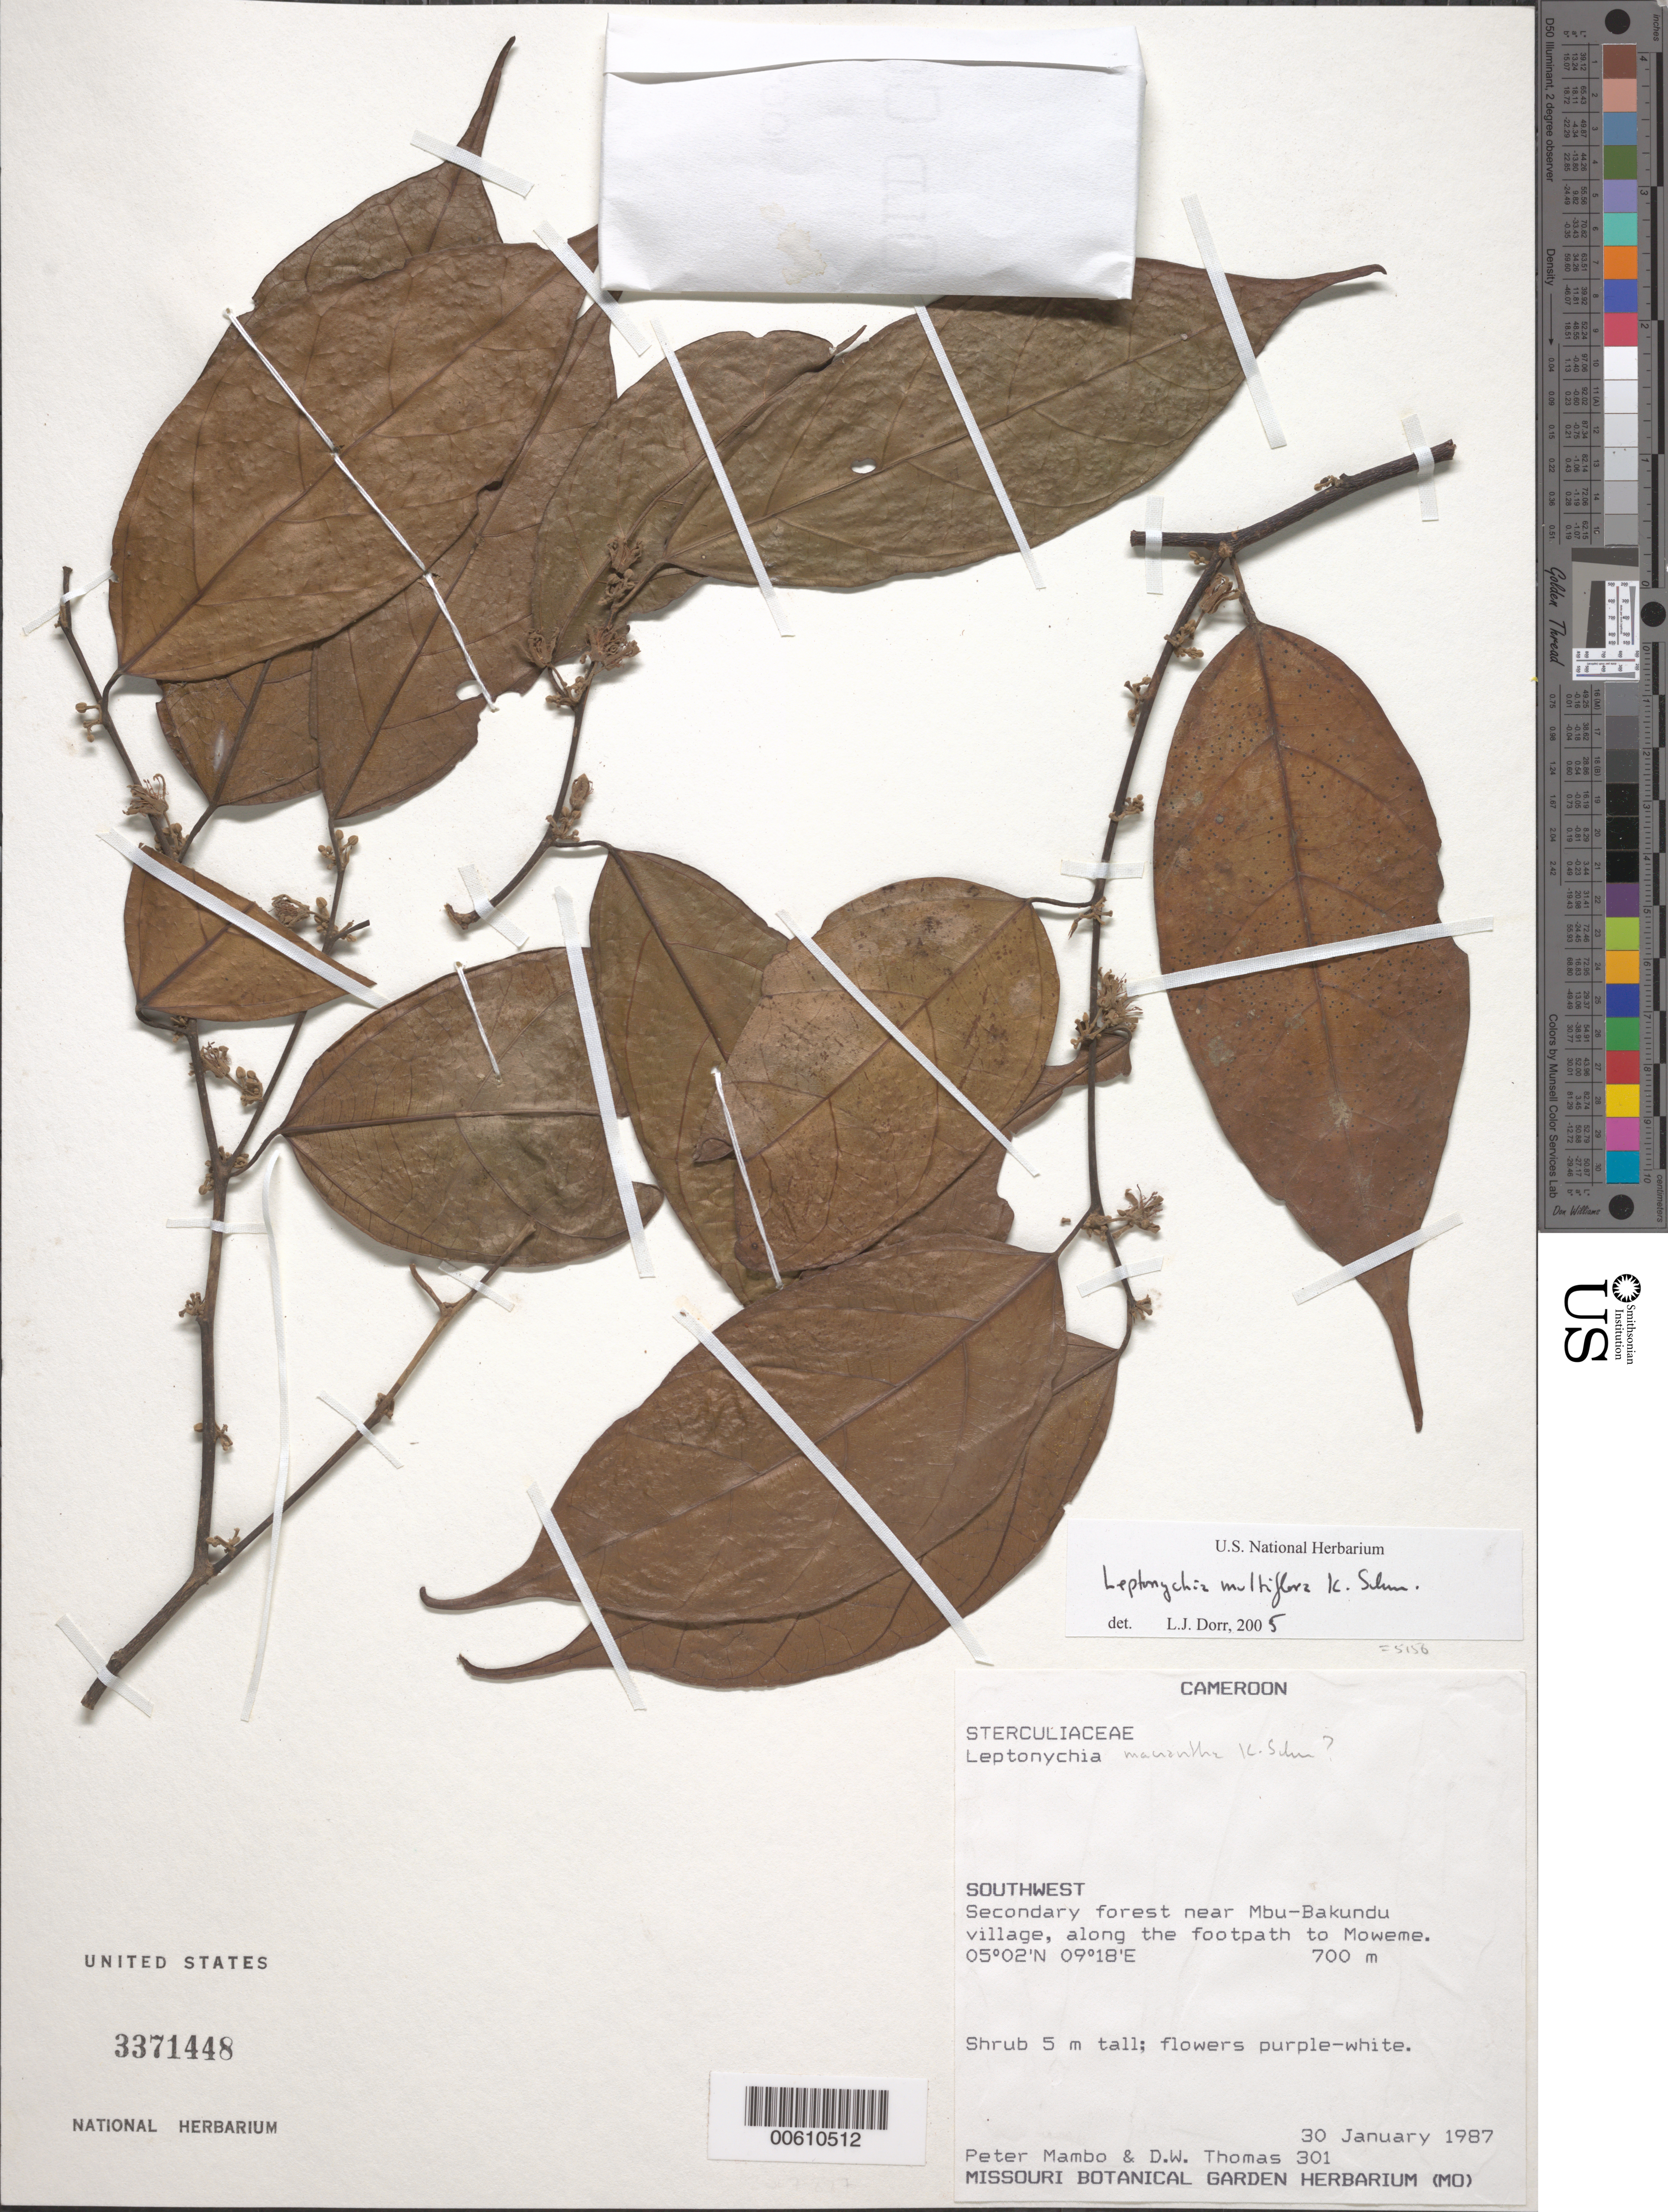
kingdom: Plantae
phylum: Tracheophyta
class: Magnoliopsida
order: Malvales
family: Malvaceae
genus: Leptonychia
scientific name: Leptonychia sp.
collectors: P. Mambo & D. W. Thomas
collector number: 301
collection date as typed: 30 Jan 1987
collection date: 1987-01-30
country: Cameroon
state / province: Sud-Ouest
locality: Near Mbu-Bakundu village, along the footpath to Moweme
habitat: Secondary forest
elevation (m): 700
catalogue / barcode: US 3371448